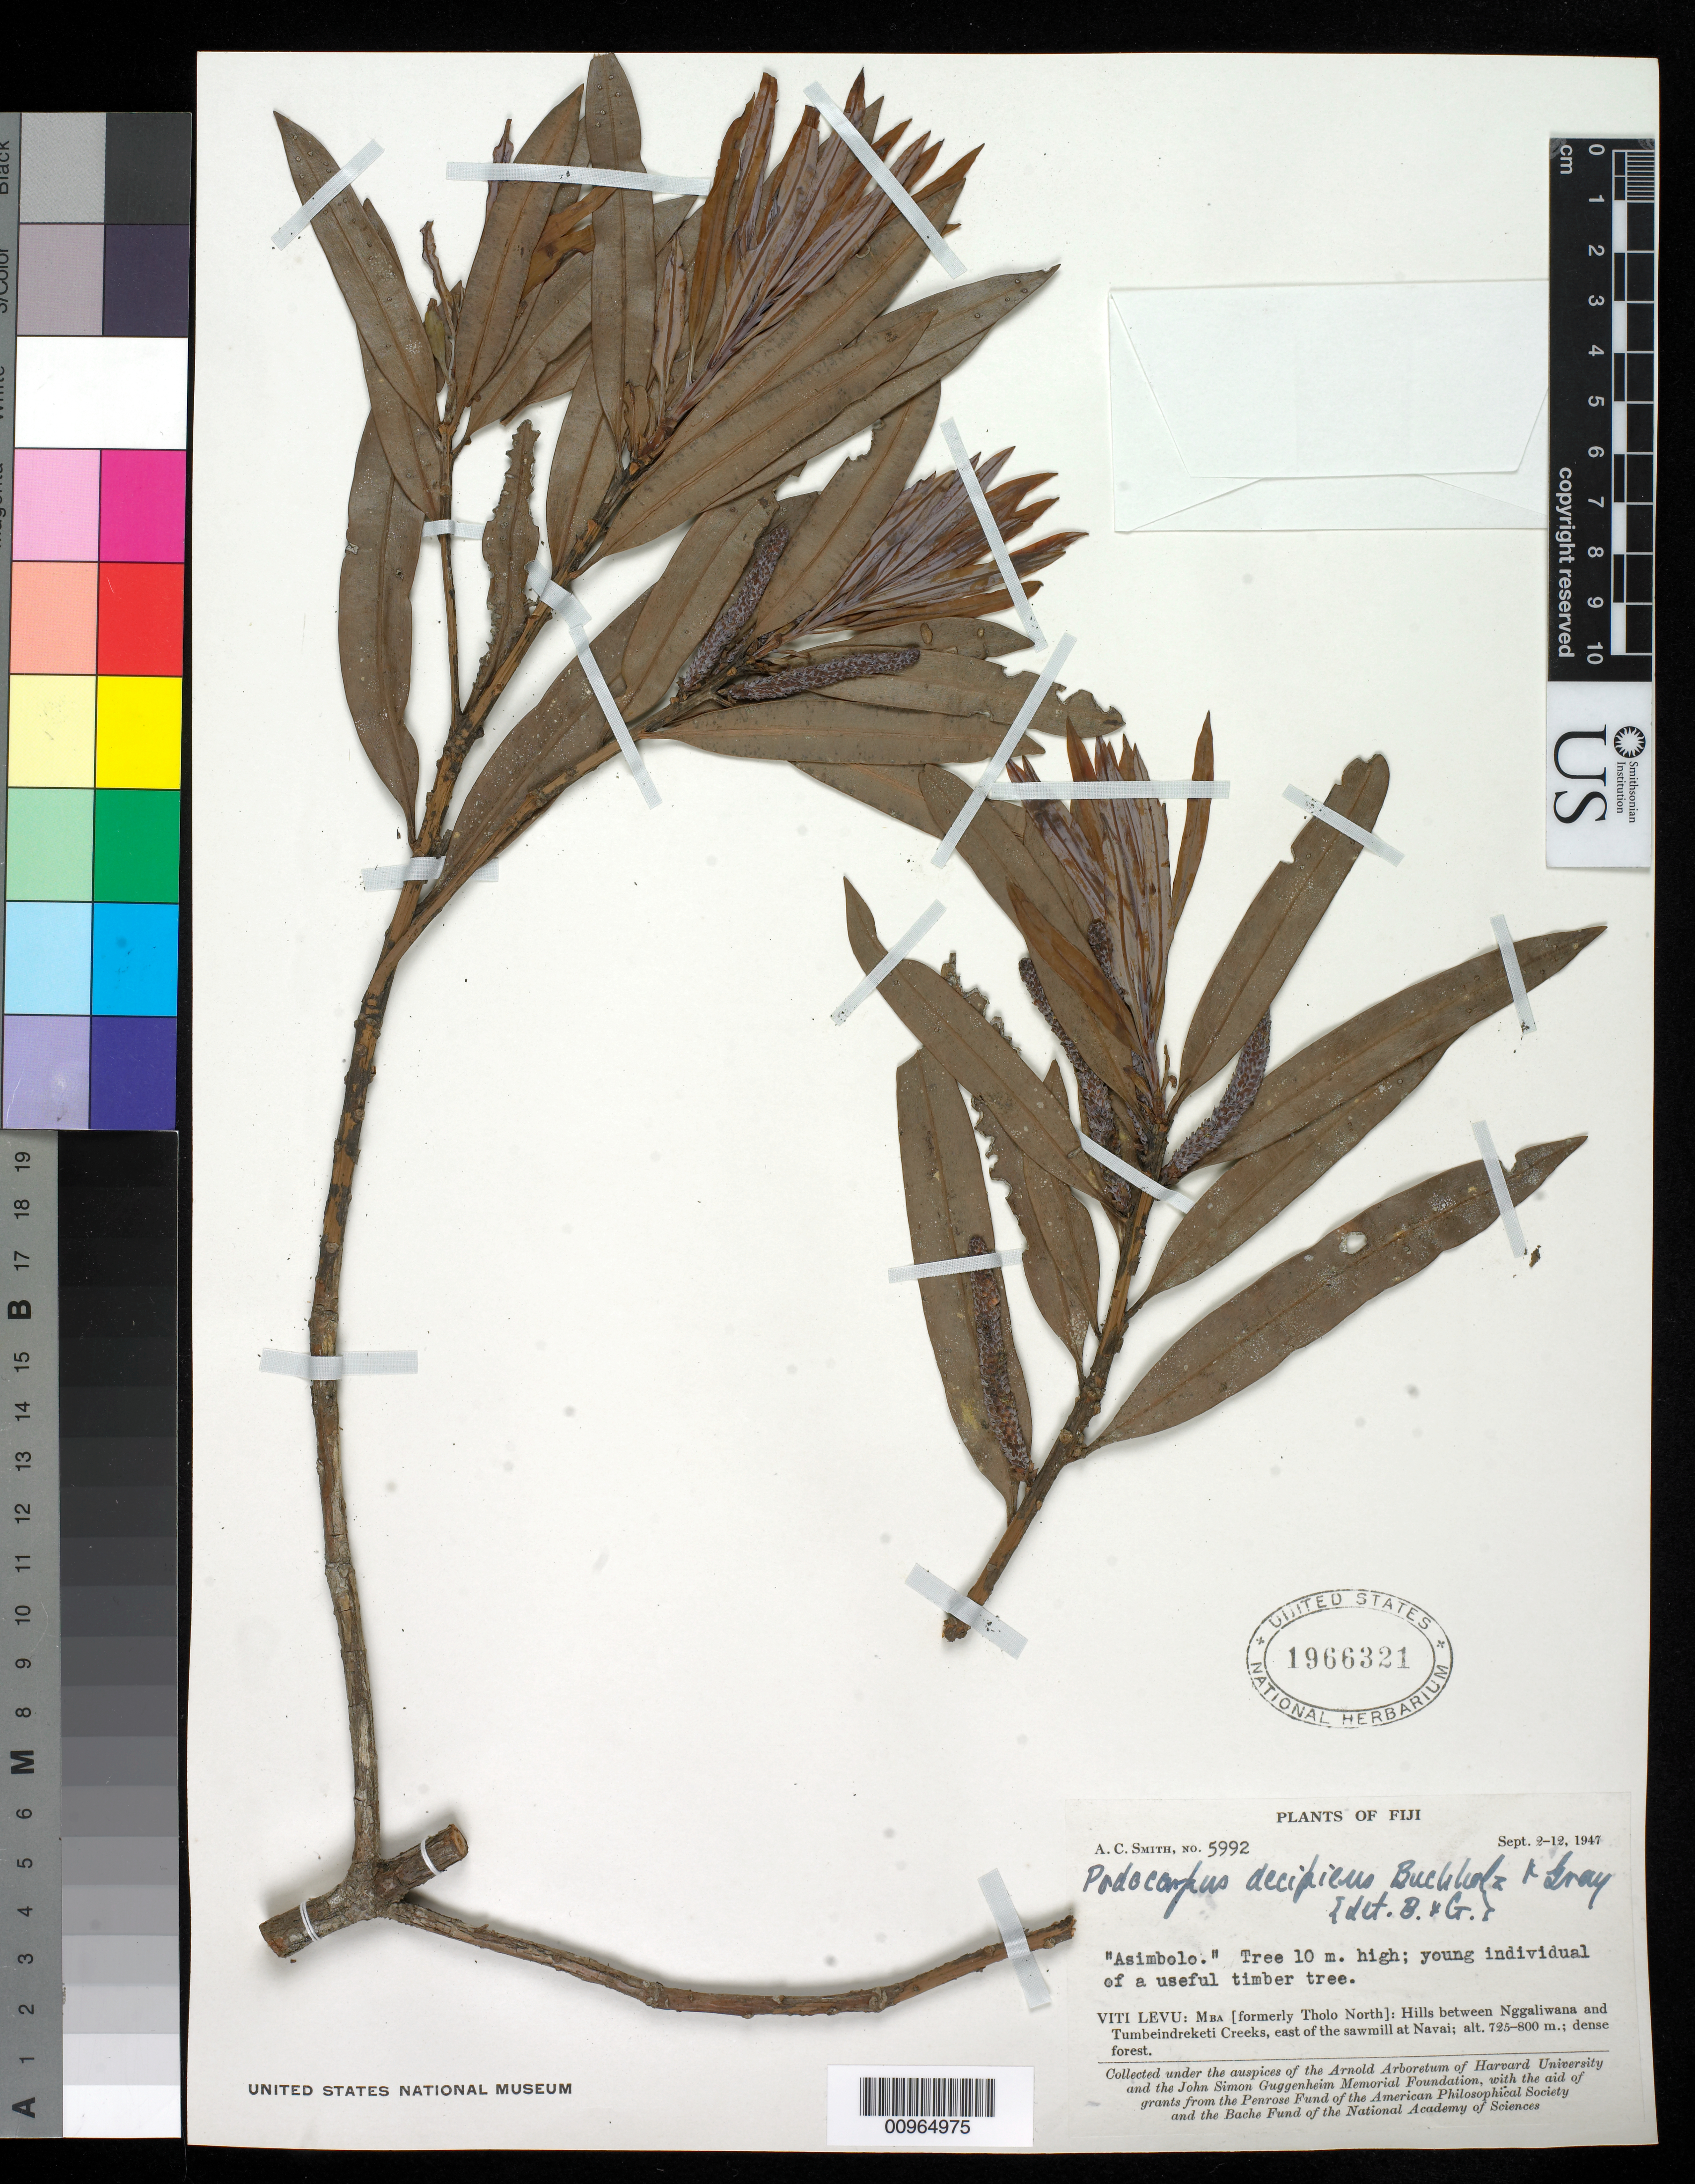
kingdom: Plantae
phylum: Tracheophyta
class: Pinopsida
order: Pinales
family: Podocarpaceae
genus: Podocarpus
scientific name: Podocarpus decipiens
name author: N.E. Gray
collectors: C. A. Smith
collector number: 5992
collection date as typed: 02 Sep 1947 to 12 Sep 1947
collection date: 1947-09-02/1947-09-12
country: Fiji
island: Viti Levu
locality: Mba (formerly Tholo North): Hills betweenm Nggaliwana and Tumbeindreketi Creeks, east of the sawmill at Navai; dense forest.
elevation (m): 725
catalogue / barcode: US 1966321